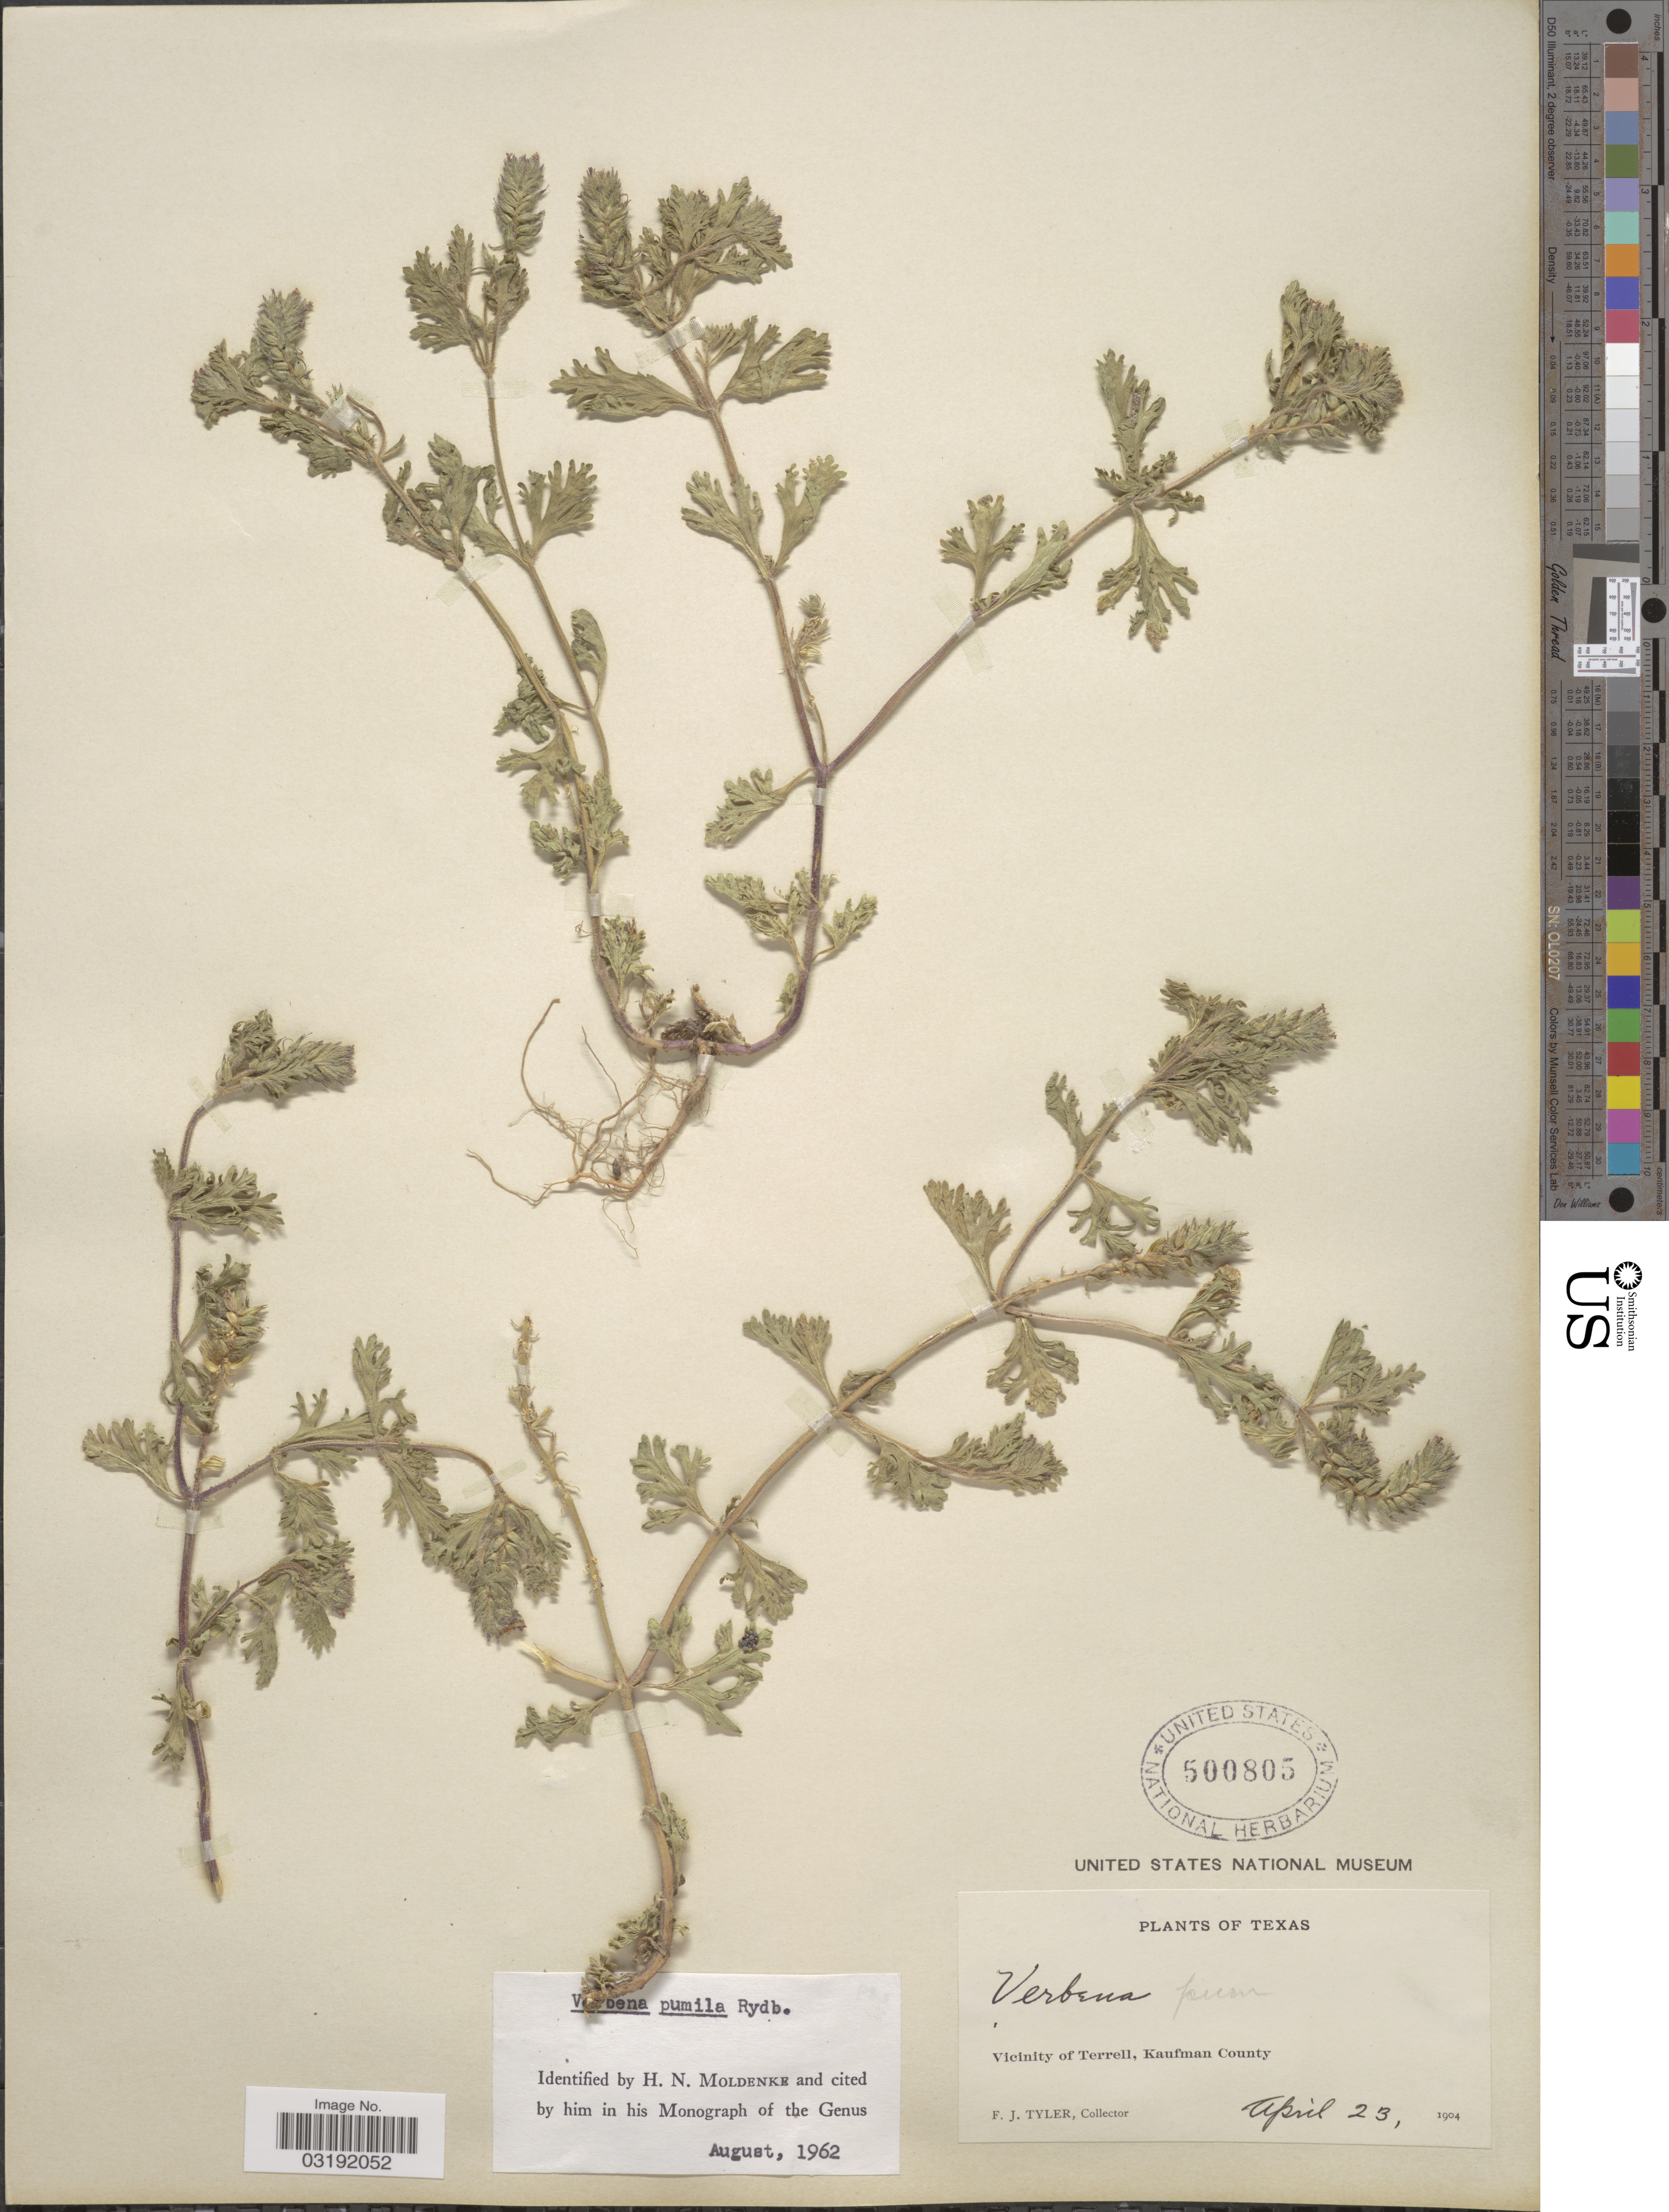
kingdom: Plantae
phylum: Tracheophyta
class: Magnoliopsida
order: Lamiales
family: Verbenaceae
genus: Verbena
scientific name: Verbena pumila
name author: Rydb.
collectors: F. Tyler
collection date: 1904-04-23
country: United States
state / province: Texas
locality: Vicinity of Terrell, Kaufman County.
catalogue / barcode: US 500805